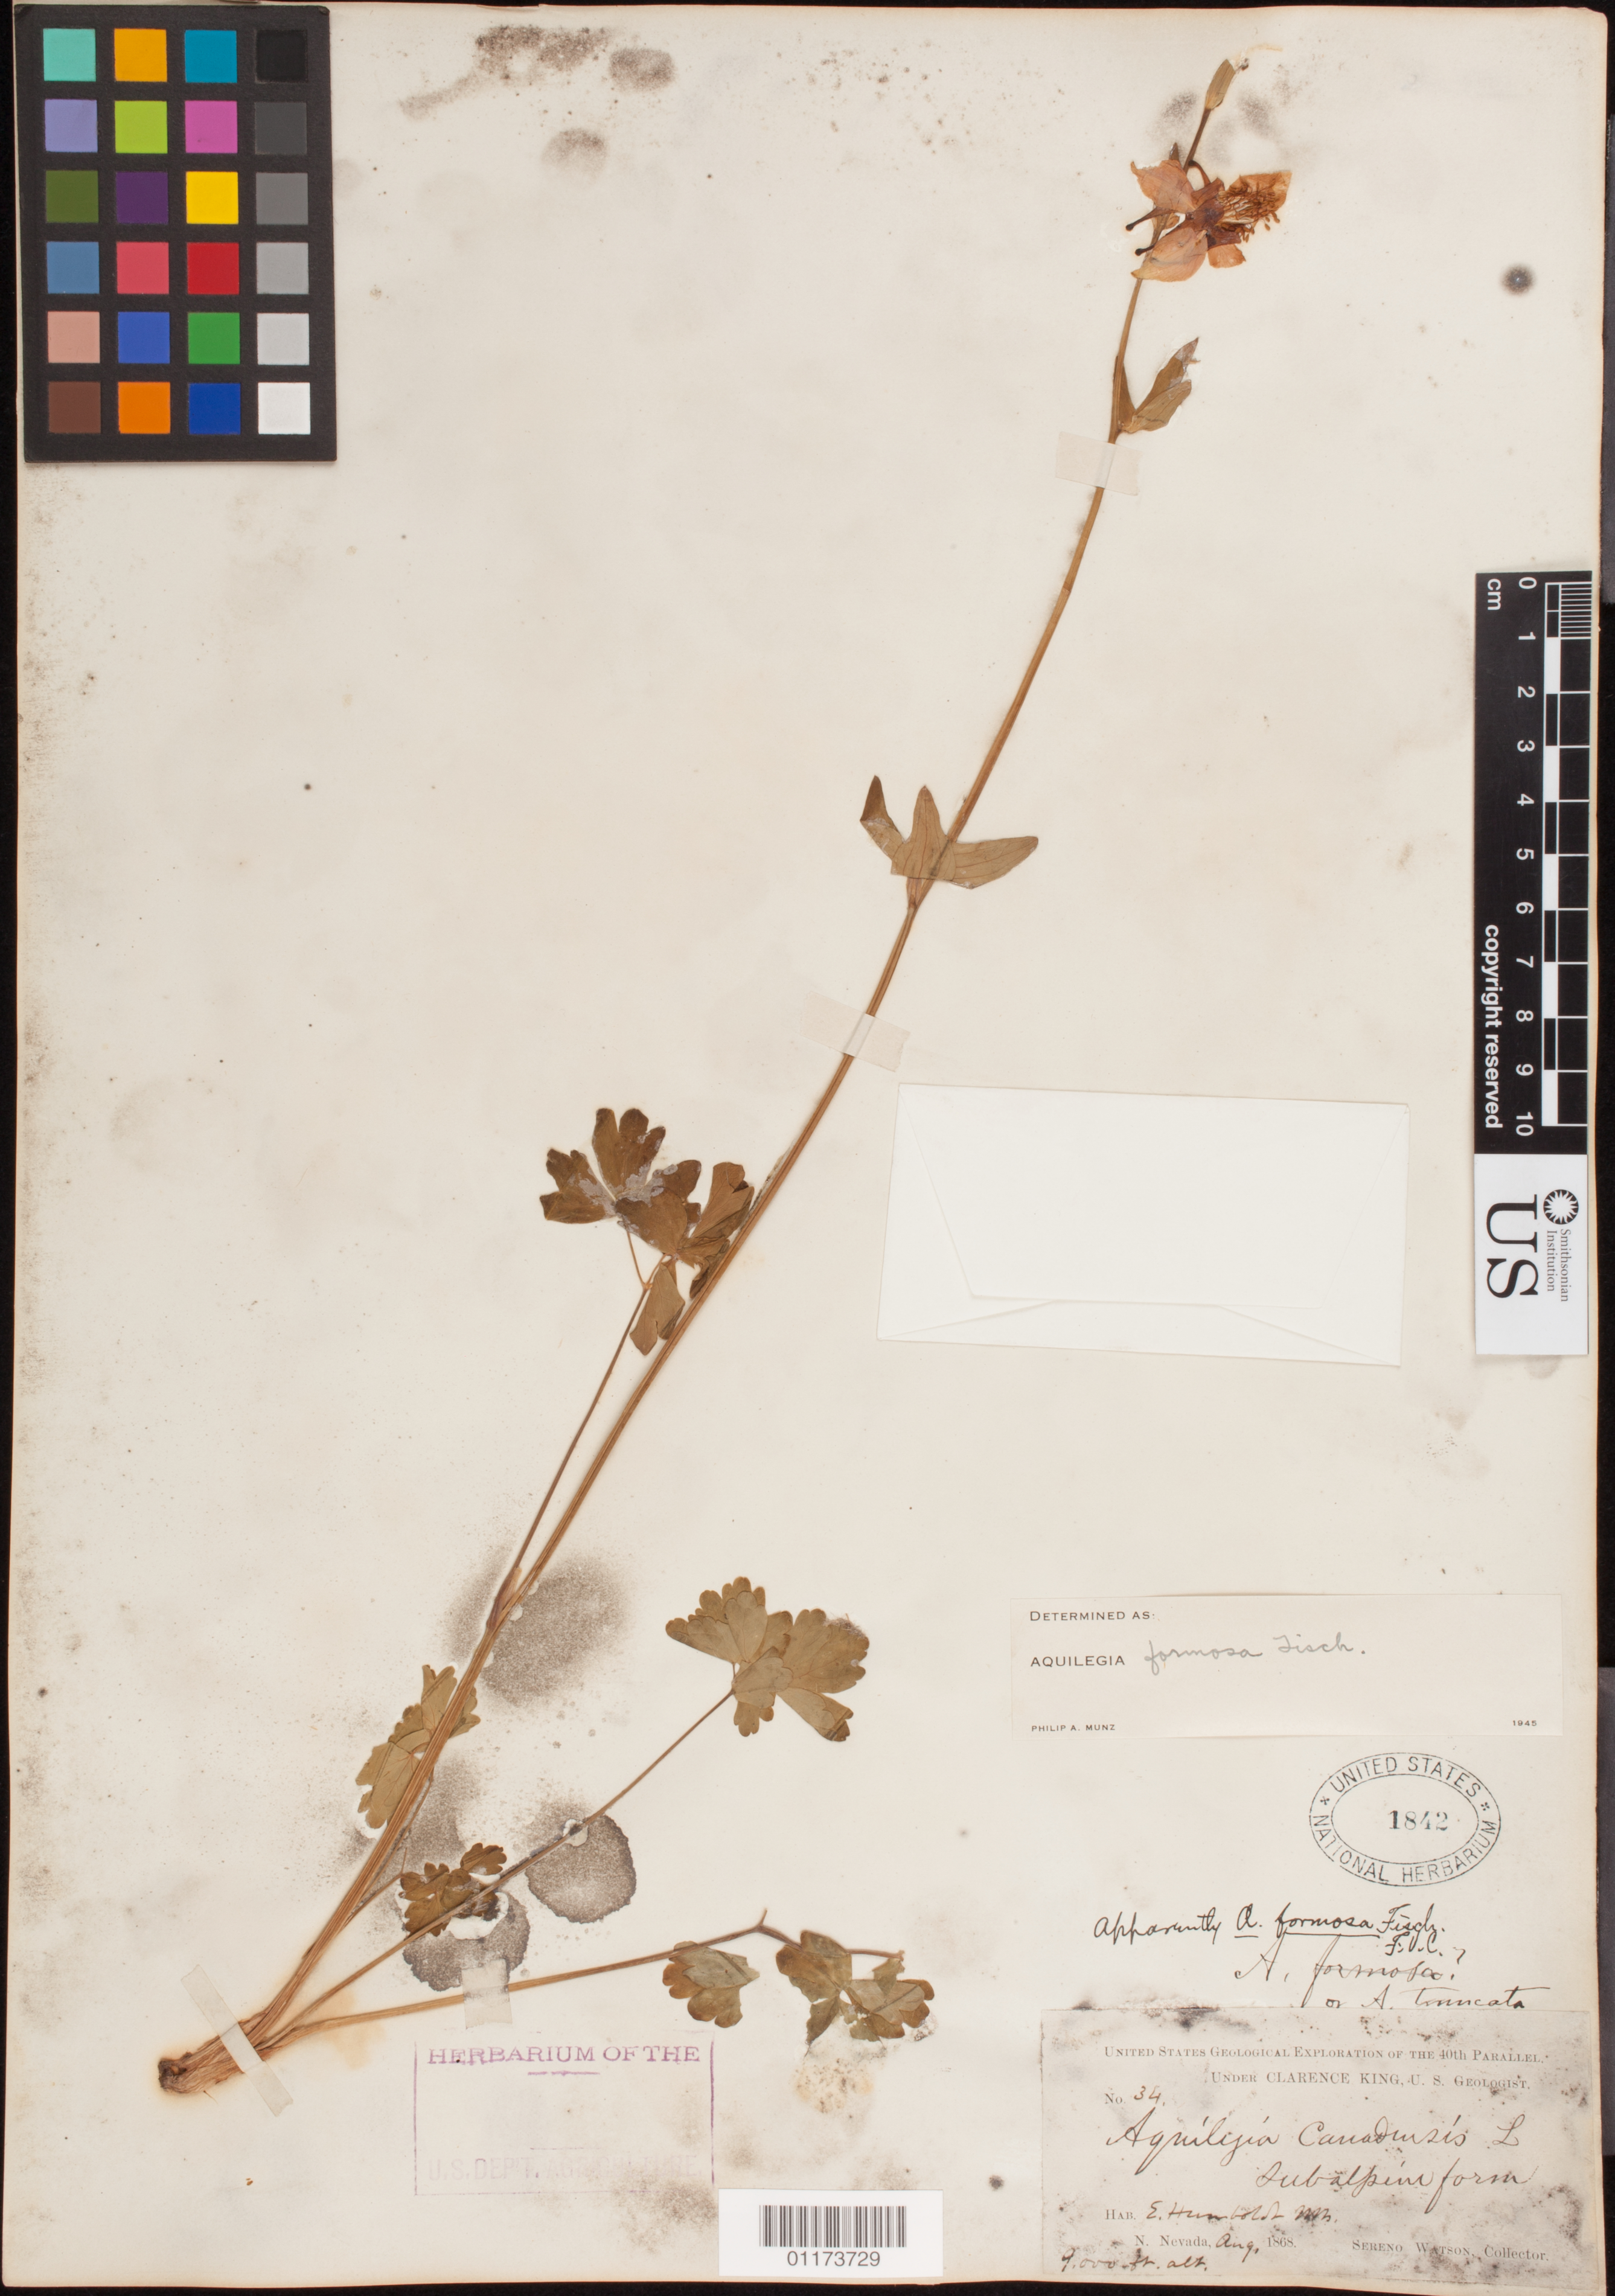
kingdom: Plantae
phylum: Tracheophyta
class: Magnoliopsida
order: Ranunculales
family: Ranunculaceae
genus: Aquilegia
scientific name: Aquilegia formosa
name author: Fisch. ex DC.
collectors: S. Watson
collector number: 34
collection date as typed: Aug 1868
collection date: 1868-08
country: United States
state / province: Nevada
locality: East Humboldt Mts.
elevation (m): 2743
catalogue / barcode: US 1842